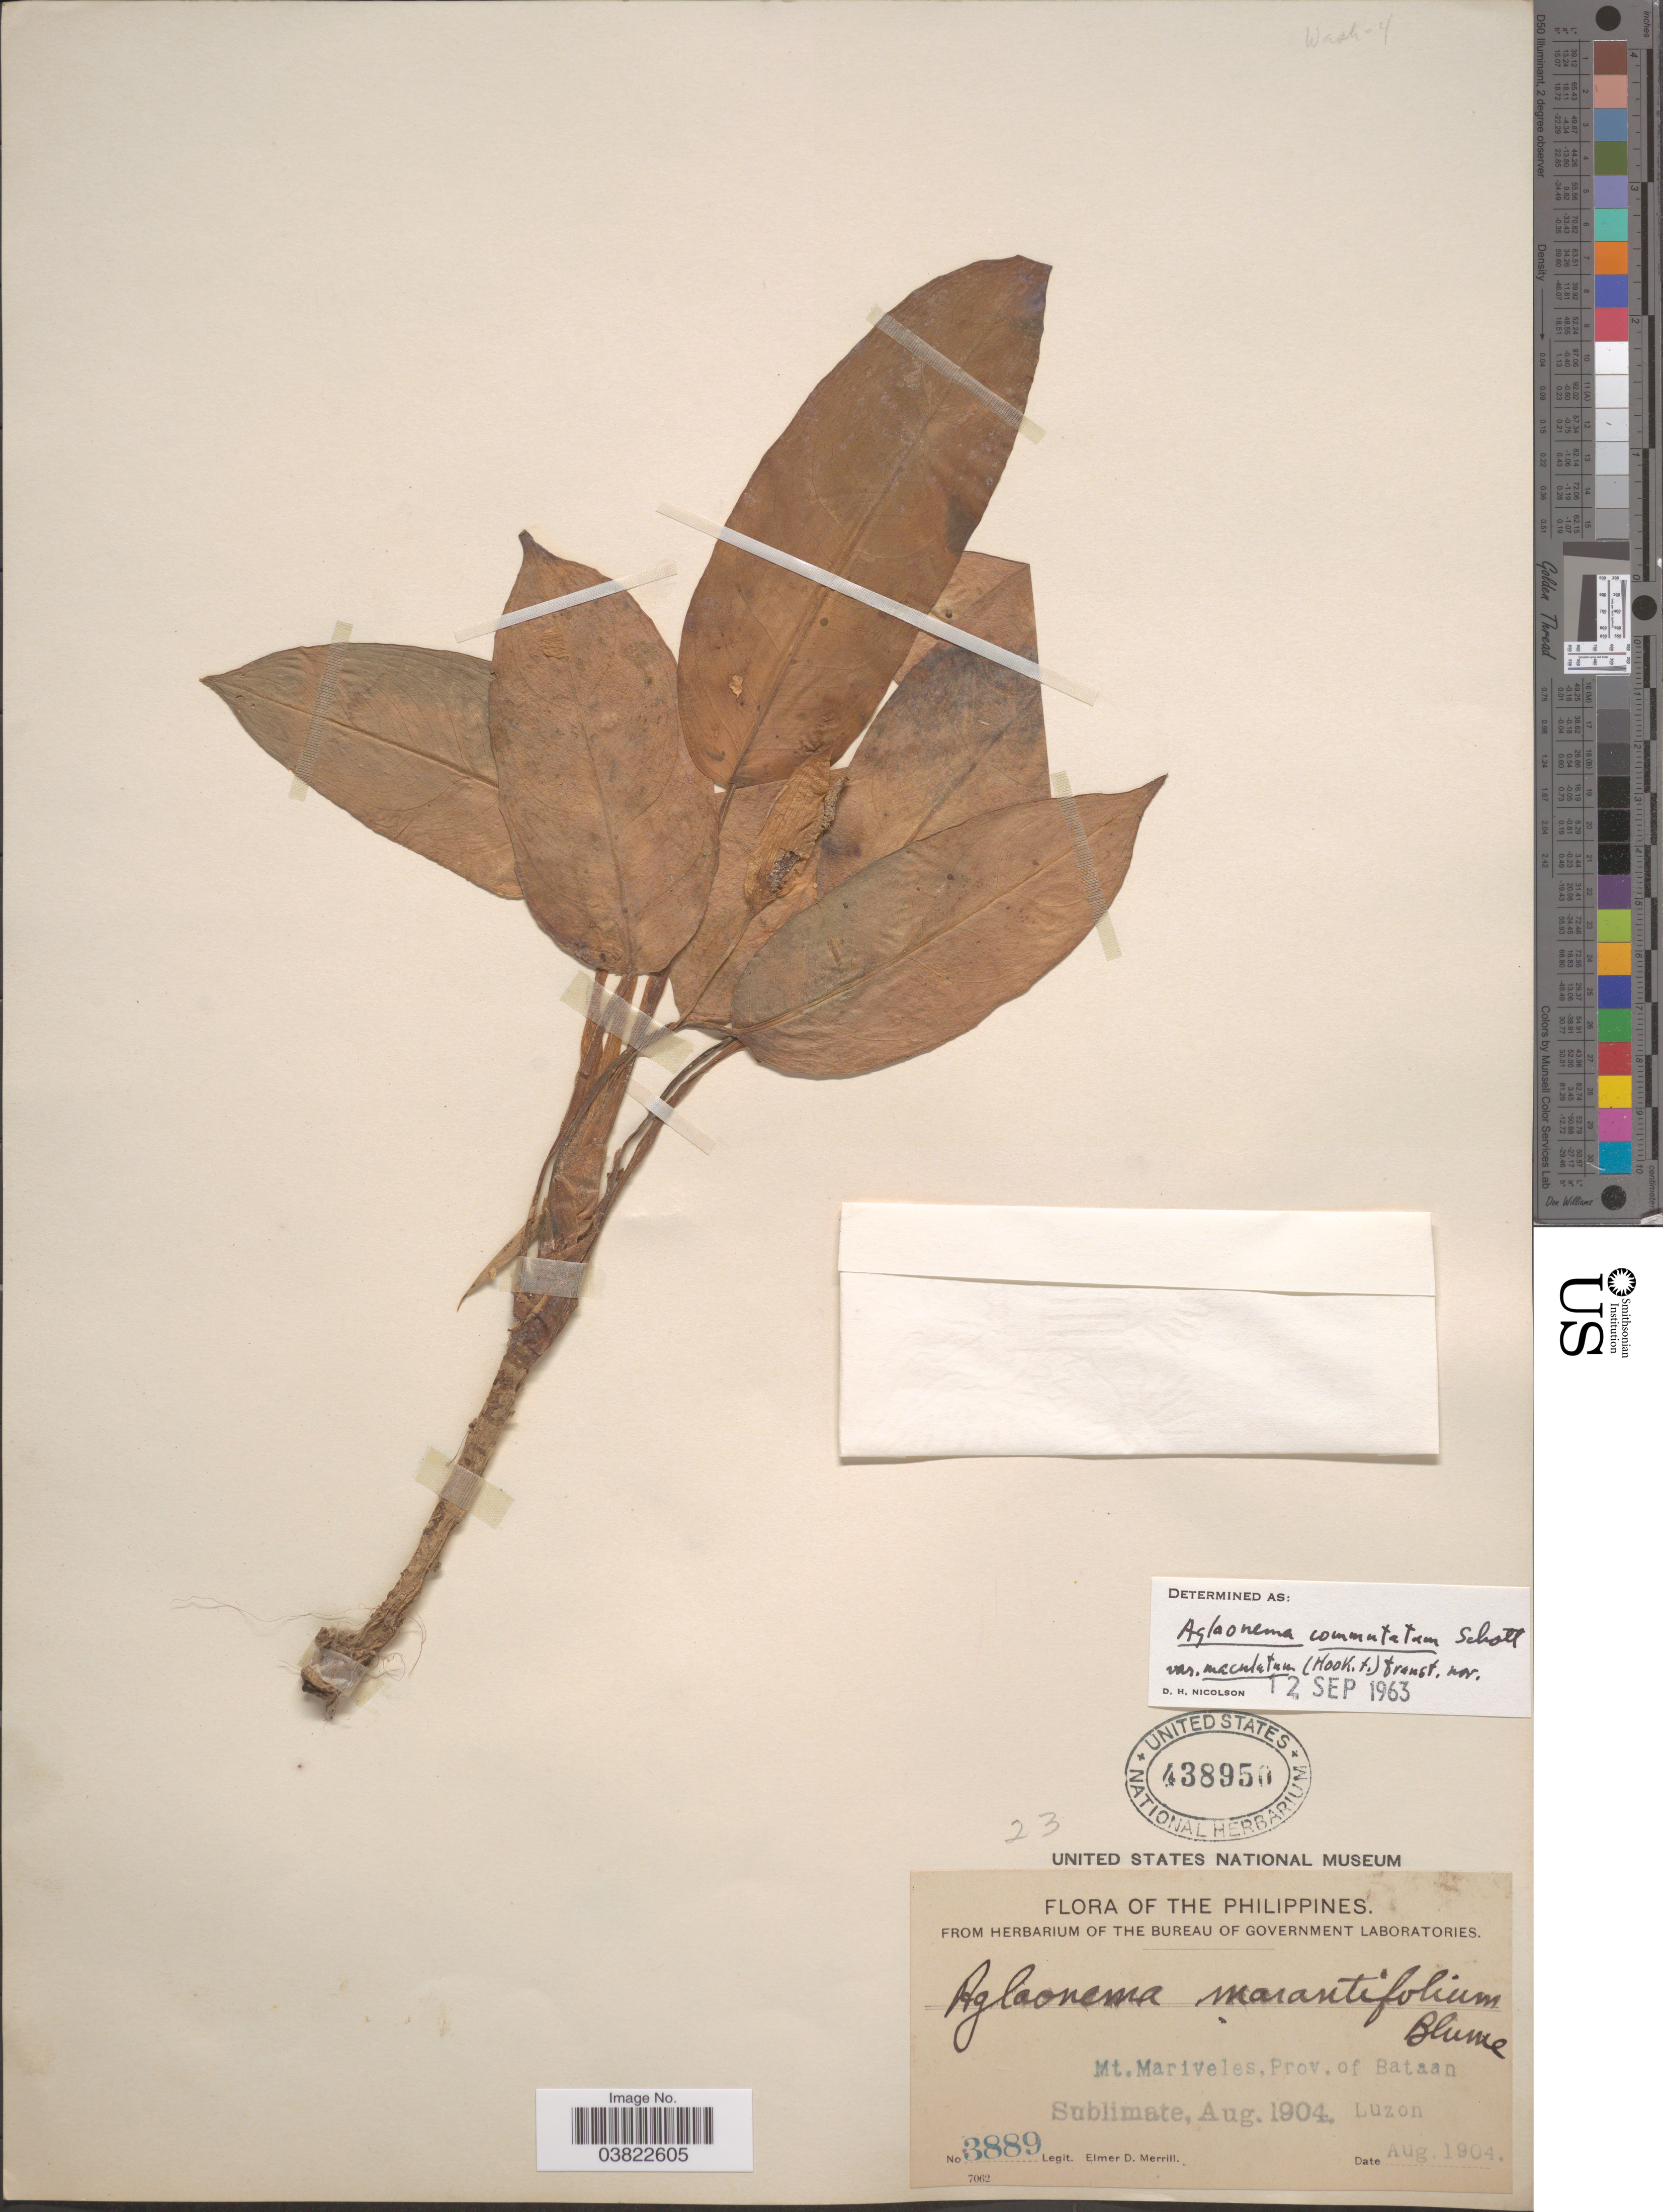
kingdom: Plantae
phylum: Tracheophyta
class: Liliopsida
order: Alismatales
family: Araceae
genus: Aglaonema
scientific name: Aglaonema commutatum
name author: Schott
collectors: E. D. Merrill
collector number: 3889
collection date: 1904-08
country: Philippines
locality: Mt.Mariveles, Prov. of Bataan. Luzon.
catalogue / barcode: US 438950